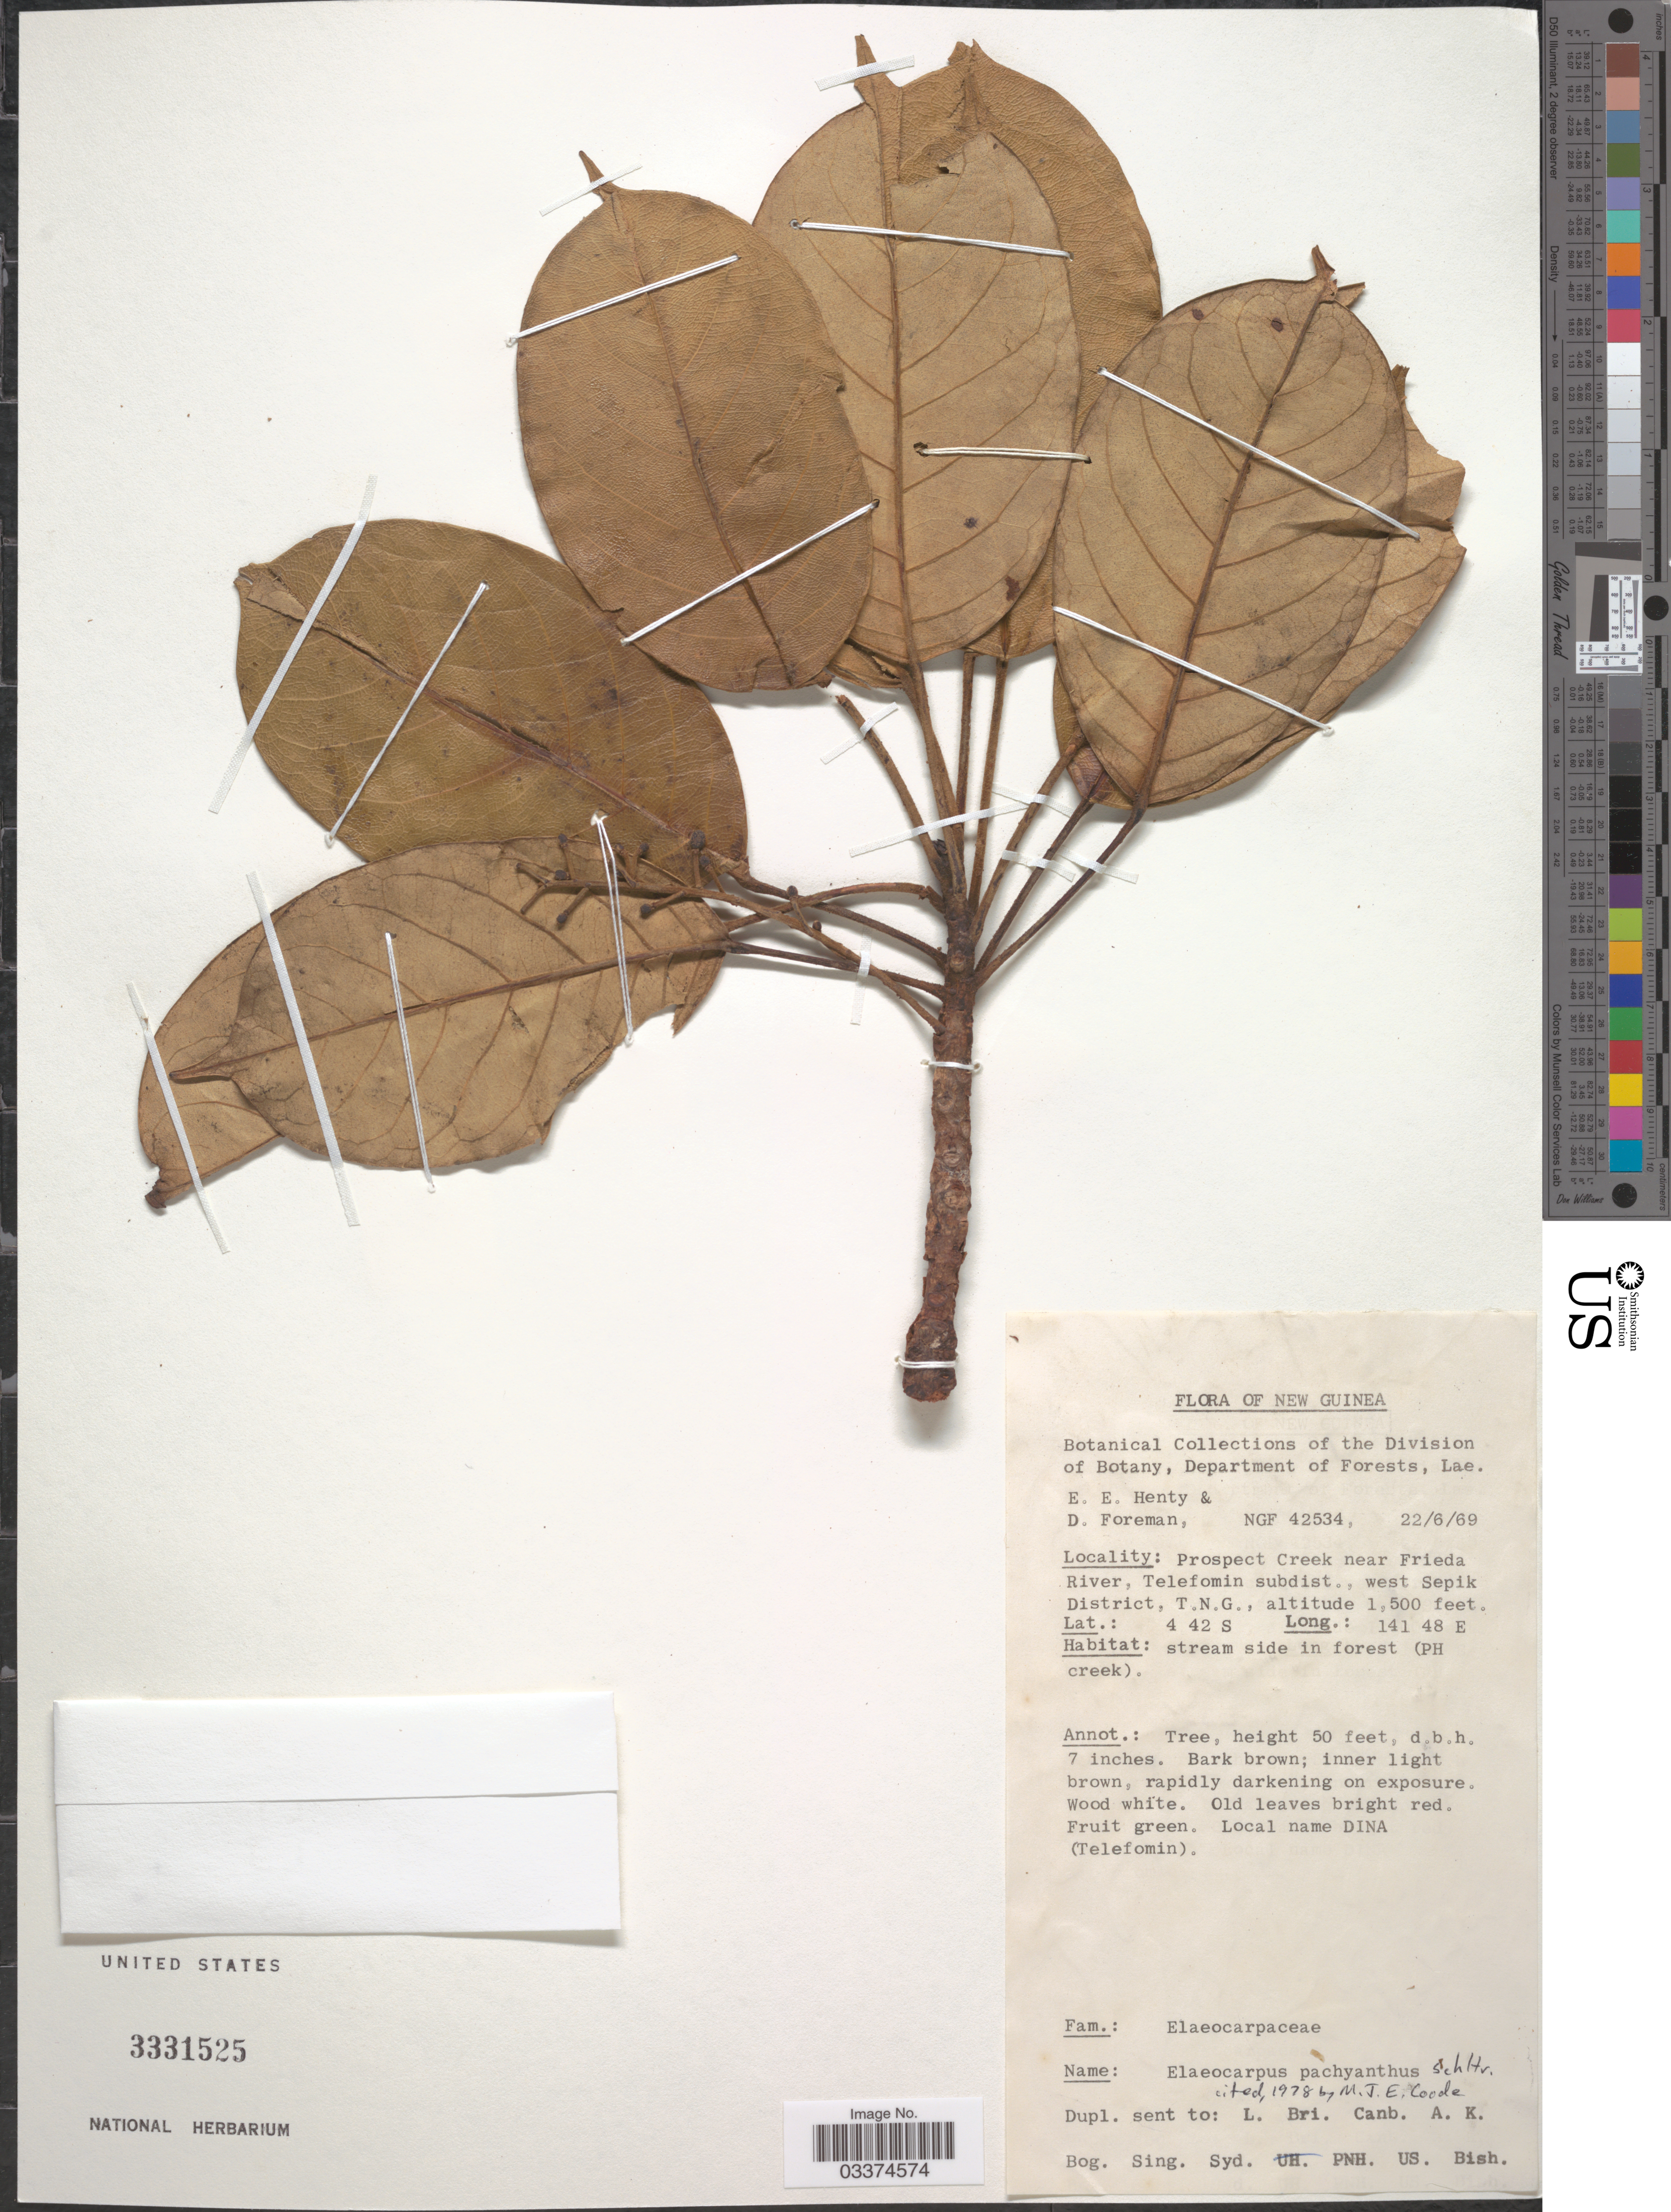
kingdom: Plantae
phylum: Tracheophyta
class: Magnoliopsida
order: Oxalidales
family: Elaeocarpaceae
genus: Elaeocarpus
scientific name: Elaeocarpus pachyanthus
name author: Schltr.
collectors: E. Henty & D. Foreman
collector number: NGF42534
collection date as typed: Transcribed d/m/y: 22/6/69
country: Papua New Guinea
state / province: Sandaun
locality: New Guinea, Prospect Creek near Frieda River, Telefomin subdist., west Sepik District, T.N.G.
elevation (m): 457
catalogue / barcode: US 3331525